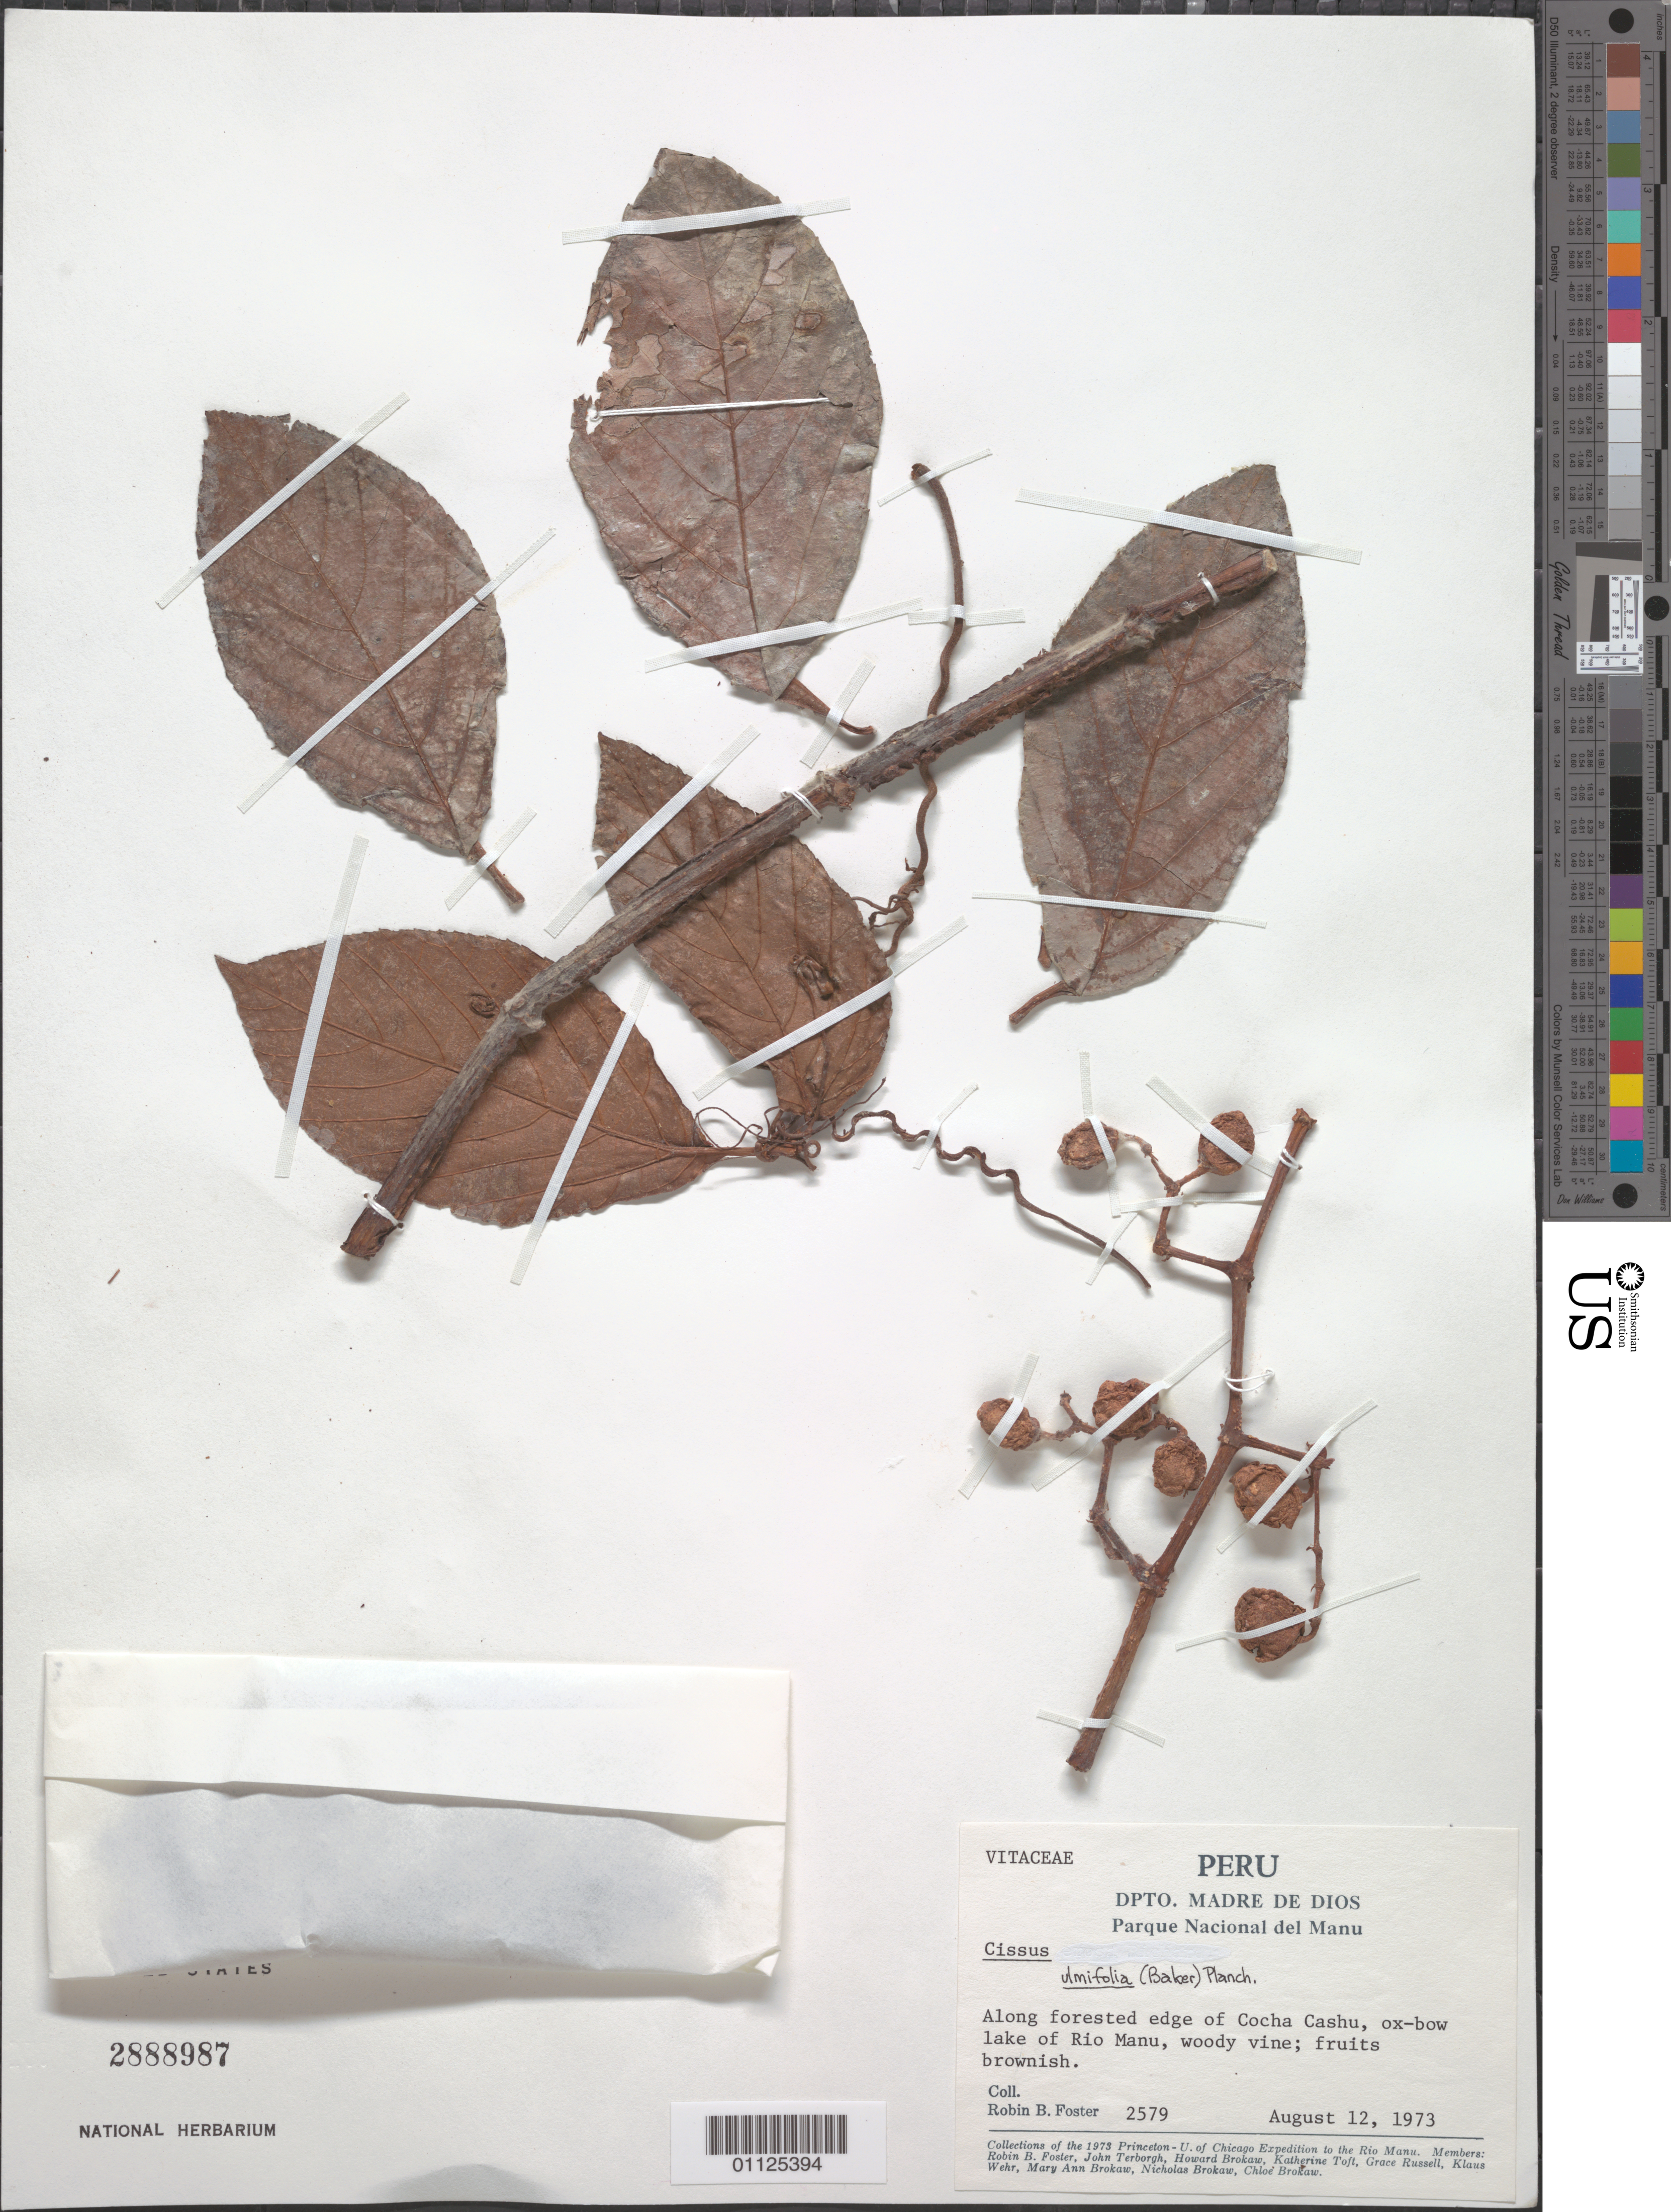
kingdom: Plantae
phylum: Tracheophyta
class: Magnoliopsida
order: Vitales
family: Vitaceae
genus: Cissus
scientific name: Cissus ulmifolia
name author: (Baker) Planch.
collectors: R. B. Foster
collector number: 2579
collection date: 1973-08-12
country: Peru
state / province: Madre de Dios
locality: Parque Nacional del Manu. Cocha Cashu, ox-bow lake of Rio Manu.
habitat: Along forested edge, woody vine.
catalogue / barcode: US 2888987